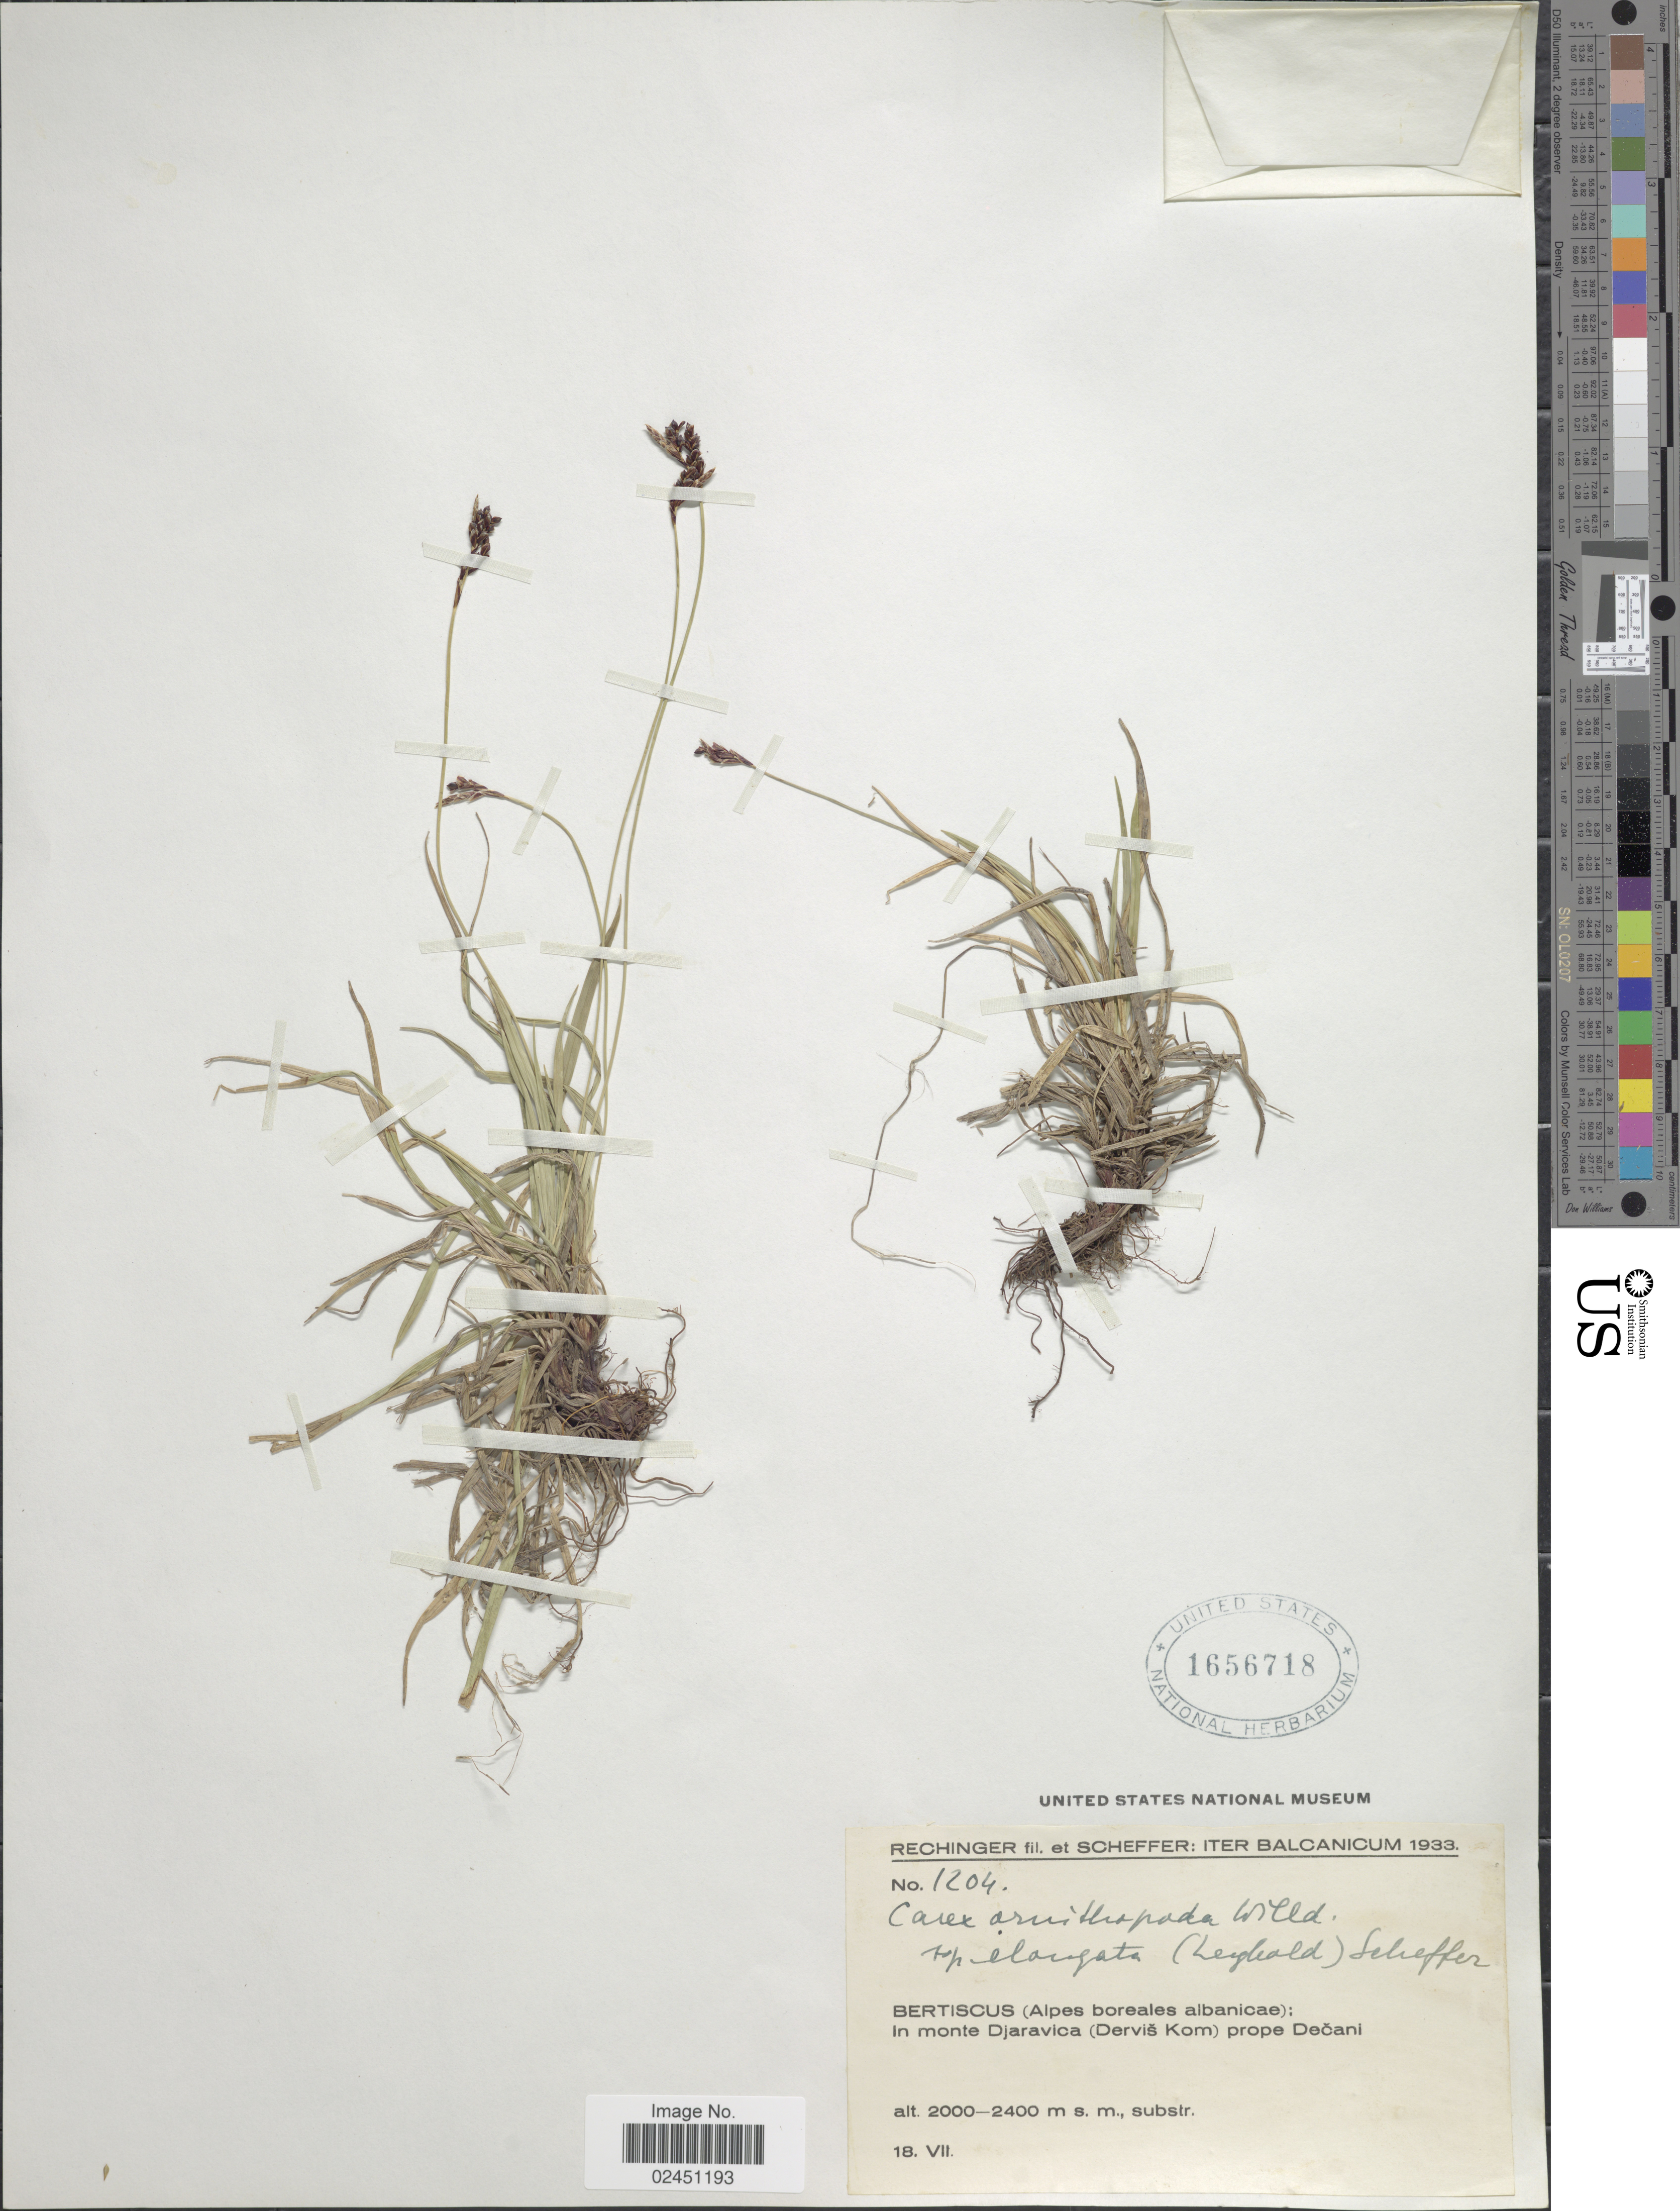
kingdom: Plantae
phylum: Tracheophyta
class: Liliopsida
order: Poales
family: Cyperaceae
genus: Carex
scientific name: Carex ornithopoda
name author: Willd.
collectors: -- Rechinger & Scheffer, --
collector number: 1204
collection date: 1933-07-18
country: Turkmenistan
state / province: Balkan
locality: Balcanicum. Bertiscus (Alpes borealis albanicae) : In monte Djaravica (Dervis Kom) prope Decani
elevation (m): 2000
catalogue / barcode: US 1656718